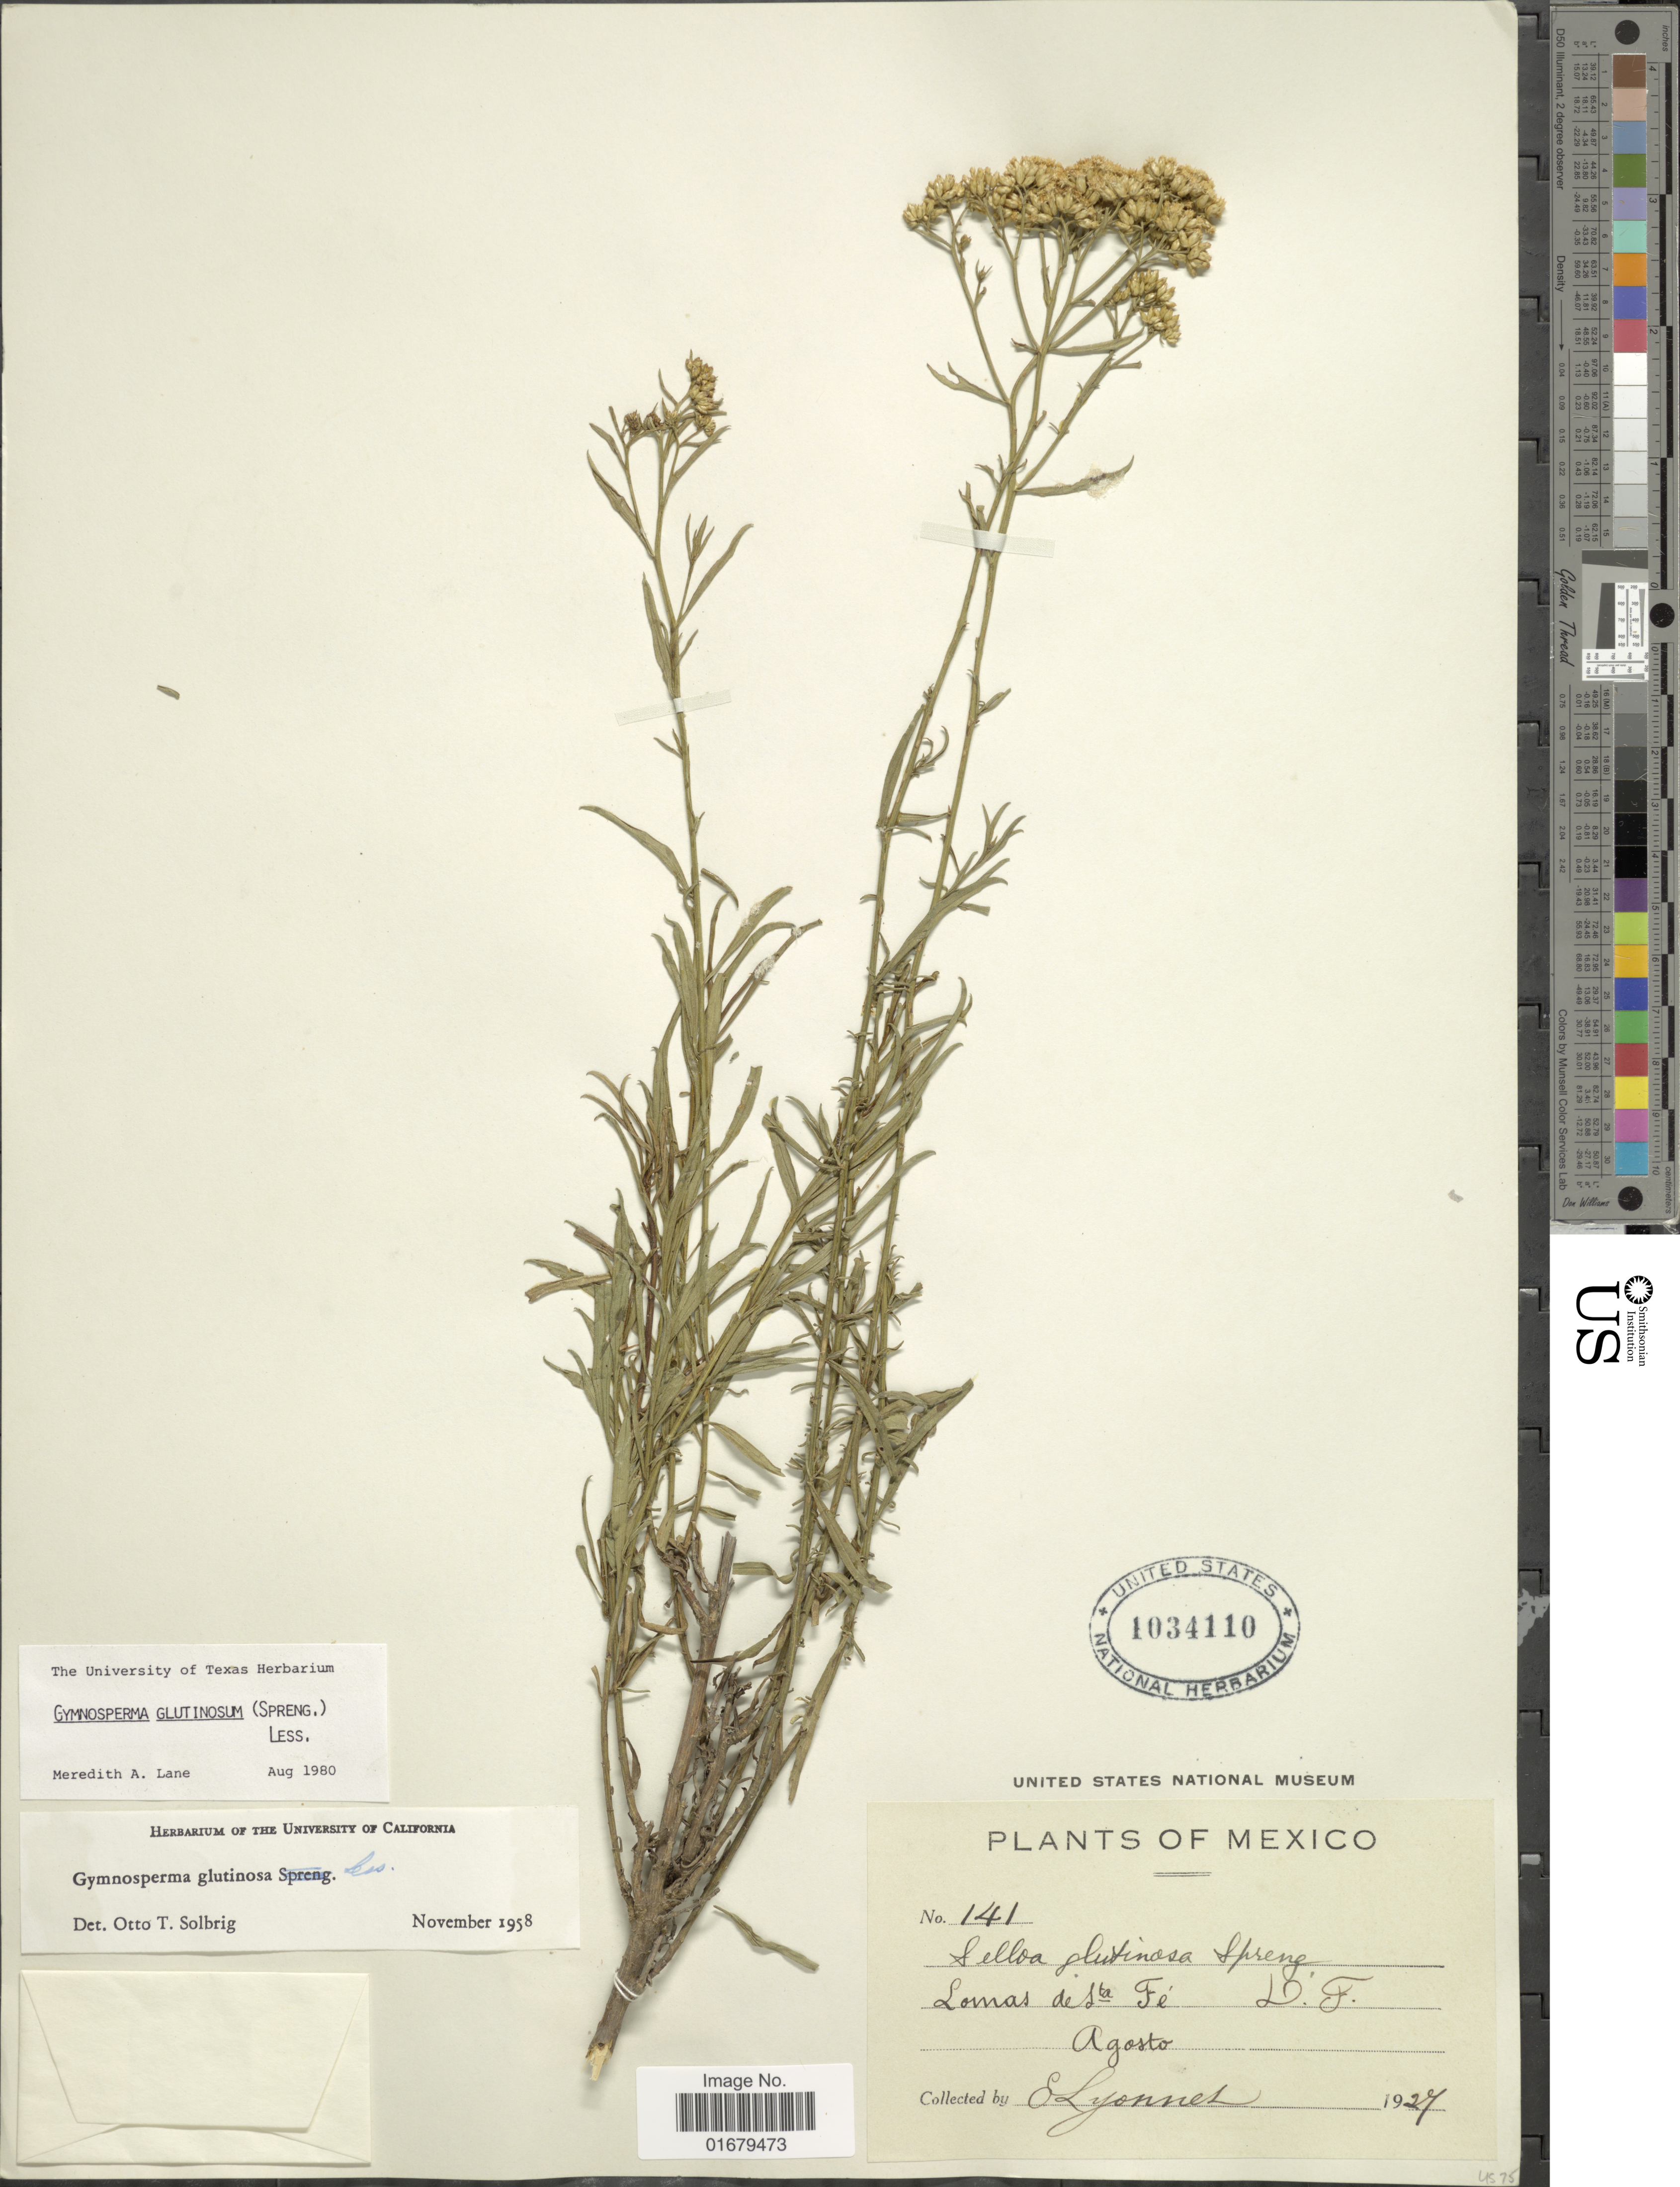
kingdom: Plantae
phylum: Tracheophyta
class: Magnoliopsida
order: Asterales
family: Asteraceae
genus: Gymnosperma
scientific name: Gymnosperma glutinosum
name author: (Spreng.) Less.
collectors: E. Lyonnet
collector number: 141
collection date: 1927-08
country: Mexico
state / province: Distrito Federal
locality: Lomas de Sta Fé, D. F.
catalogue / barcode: US 1034110